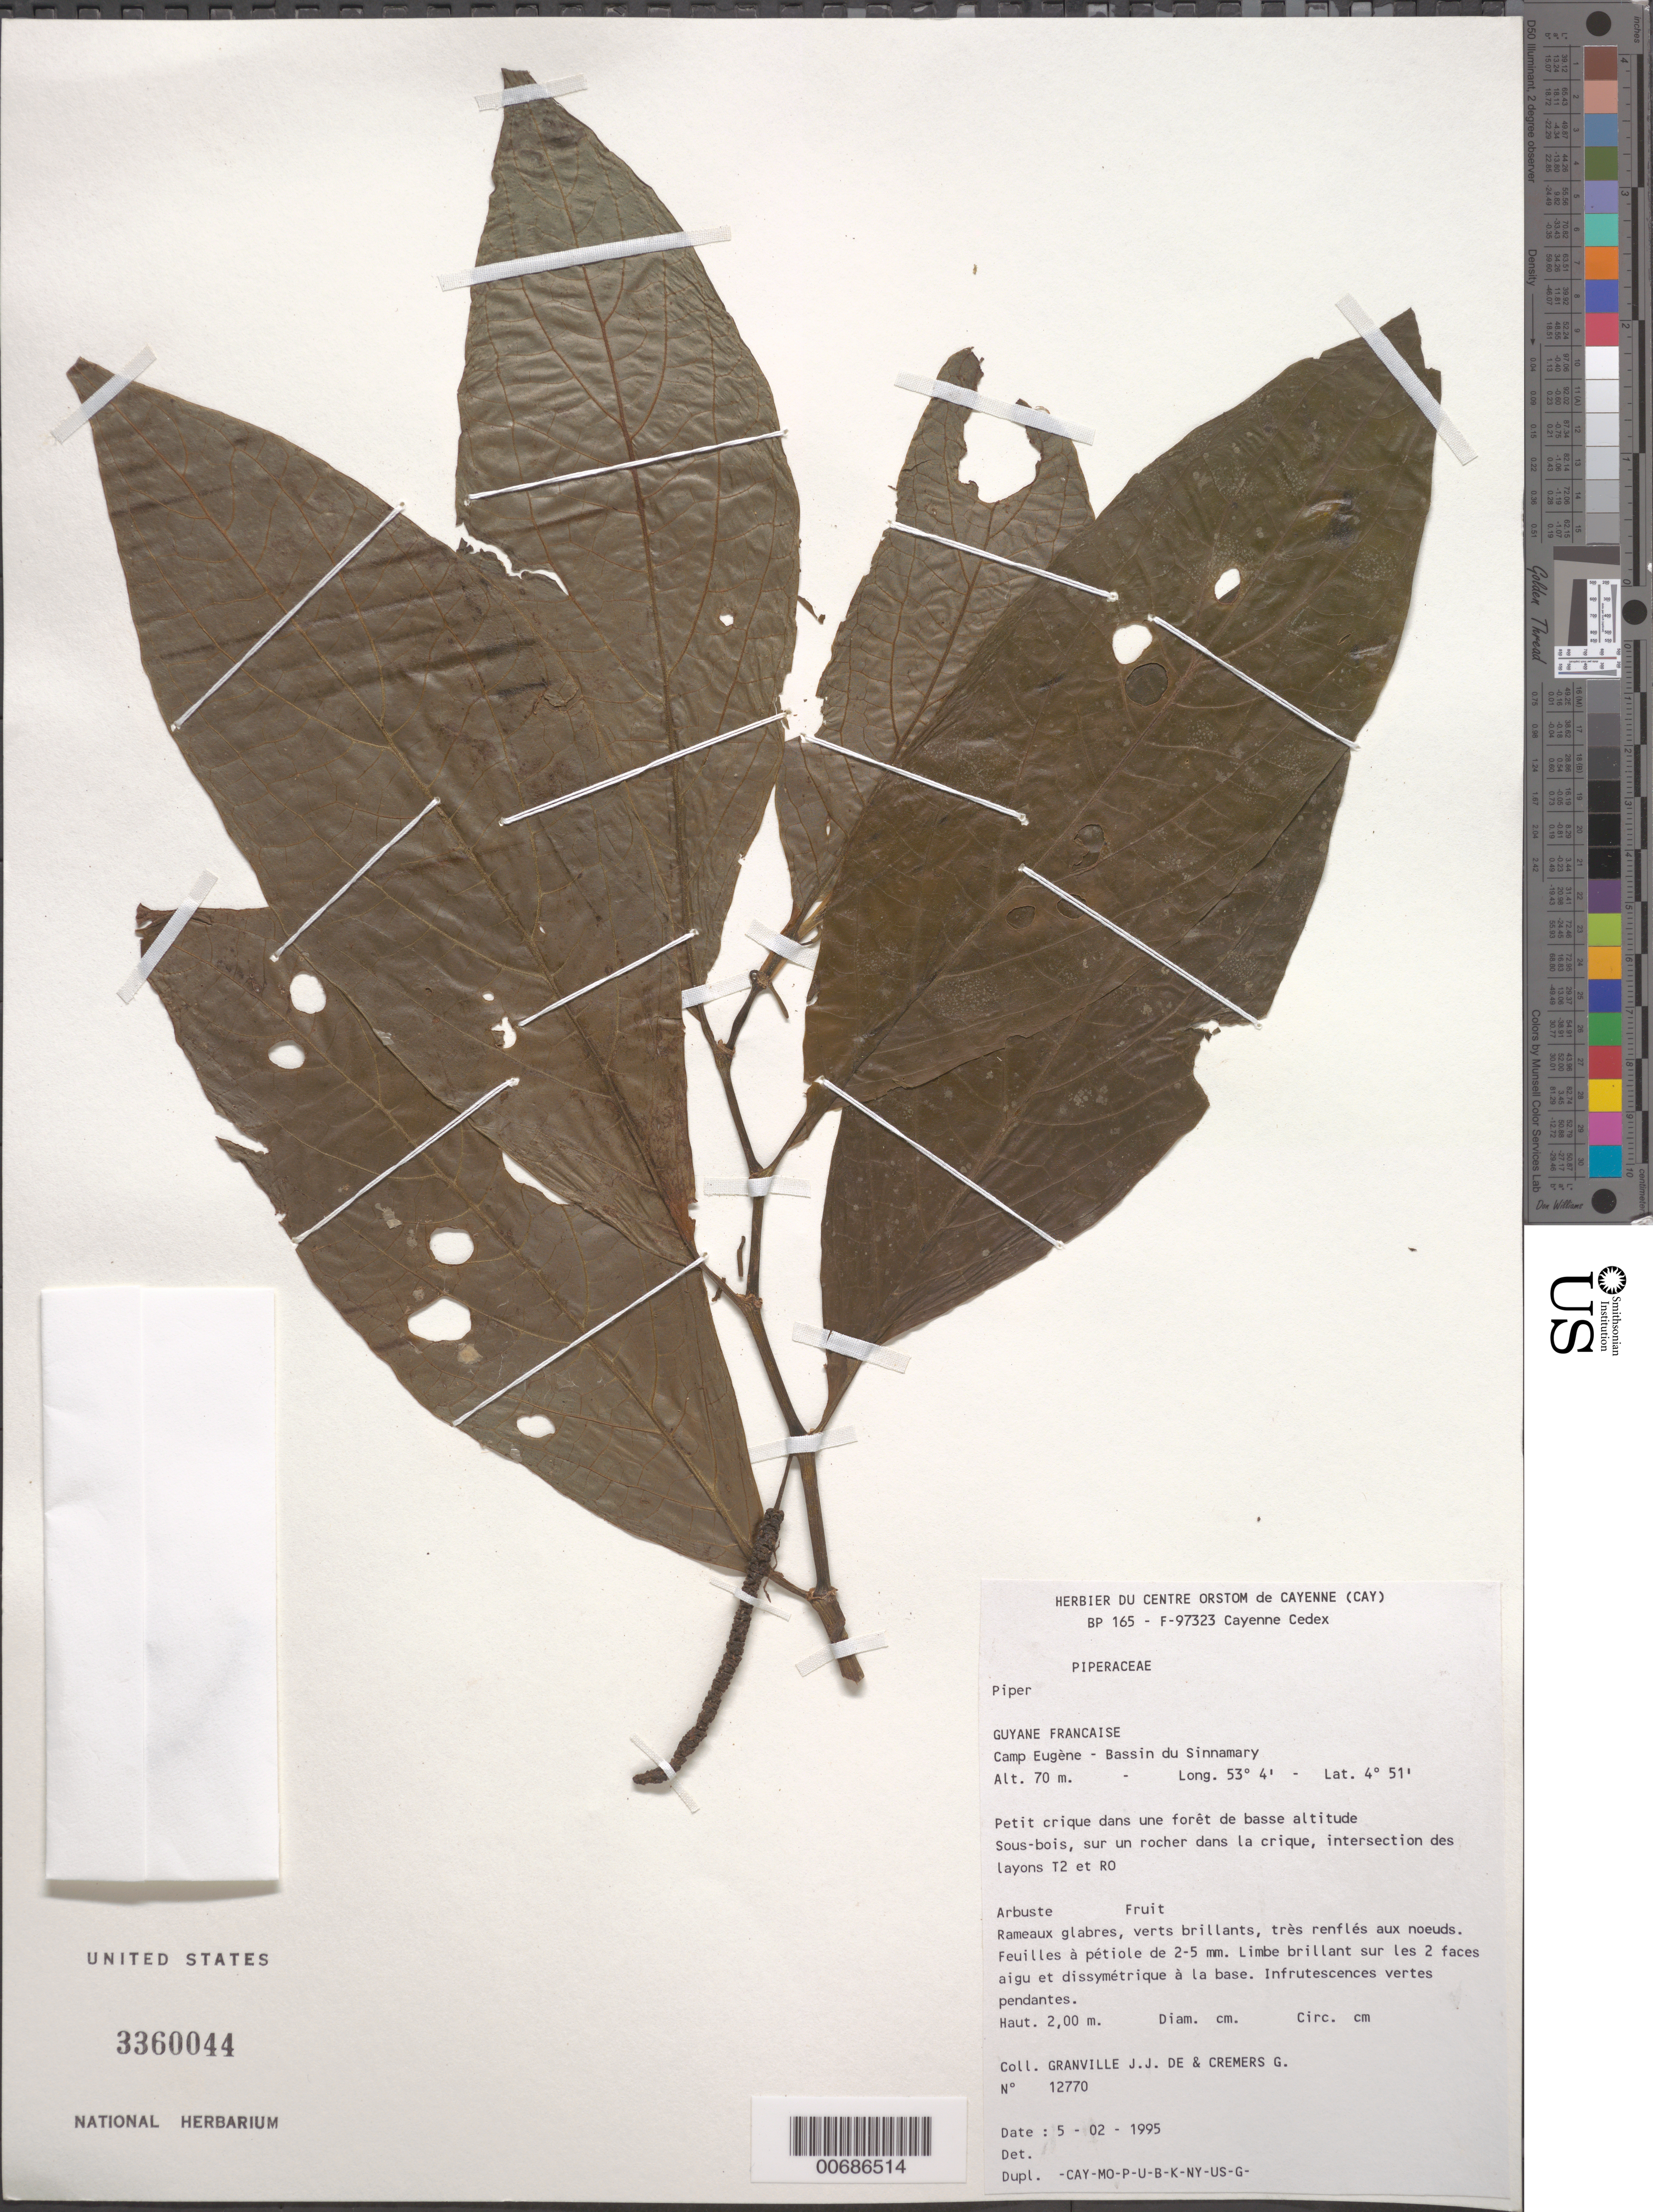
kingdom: Plantae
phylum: Tracheophyta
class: Magnoliopsida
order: Piperales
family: Piperaceae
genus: Piper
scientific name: Piper sp.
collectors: J.-J. de Granville & G. Cremers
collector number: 12770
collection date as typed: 5-Feb-95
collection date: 1995-02-05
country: French Guiana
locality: Camp Eugène, Bassin du Sinnamary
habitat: Petit crique dans une forêt de basse altitude. Sous bois, sur un rocher dans la crique, intersection des layons T2 et R0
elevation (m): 70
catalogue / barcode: US 3360044